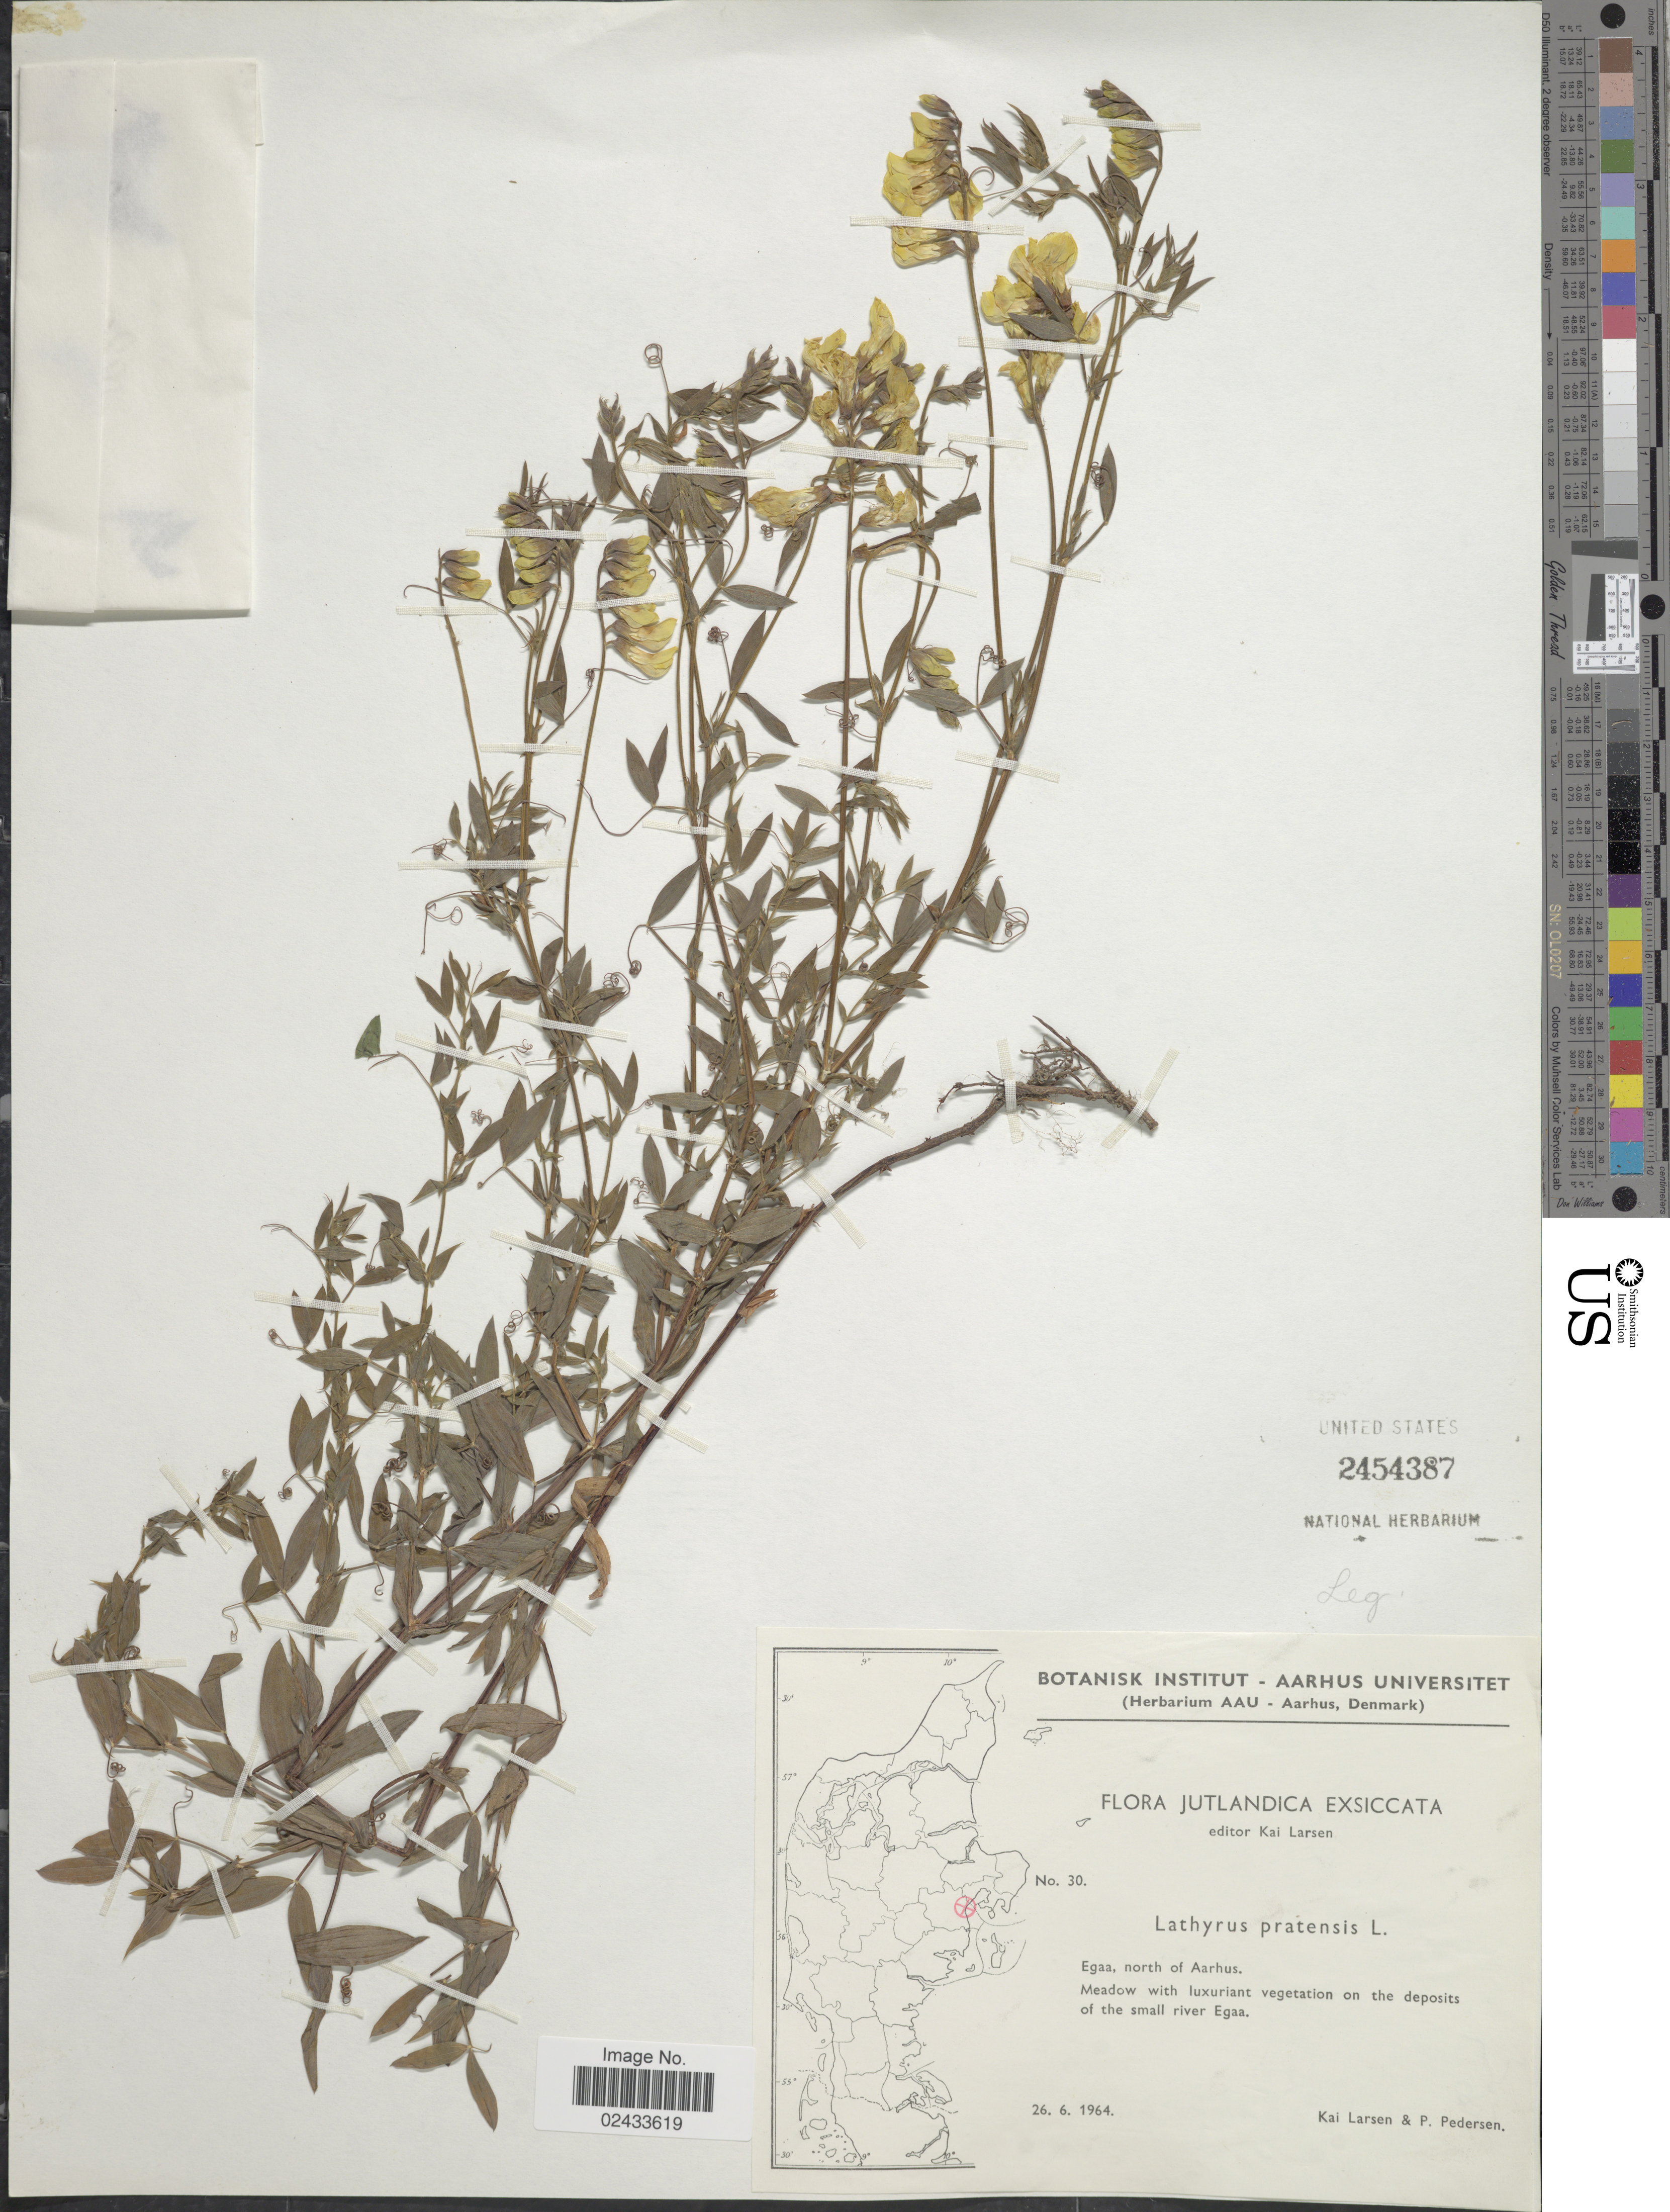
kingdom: Plantae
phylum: Tracheophyta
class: Magnoliopsida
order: Fabales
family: Fabaceae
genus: Lathyrus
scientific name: Lathyrus pratensis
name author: L.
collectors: K. Larsen & P. Pedersen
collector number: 30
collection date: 1964-06-26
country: Denmark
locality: Jutlandica, Egaa, north of Aarhus. Meadow with Luxuriant vegetation on the deposits of the small river Egaa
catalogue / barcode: US 2454387